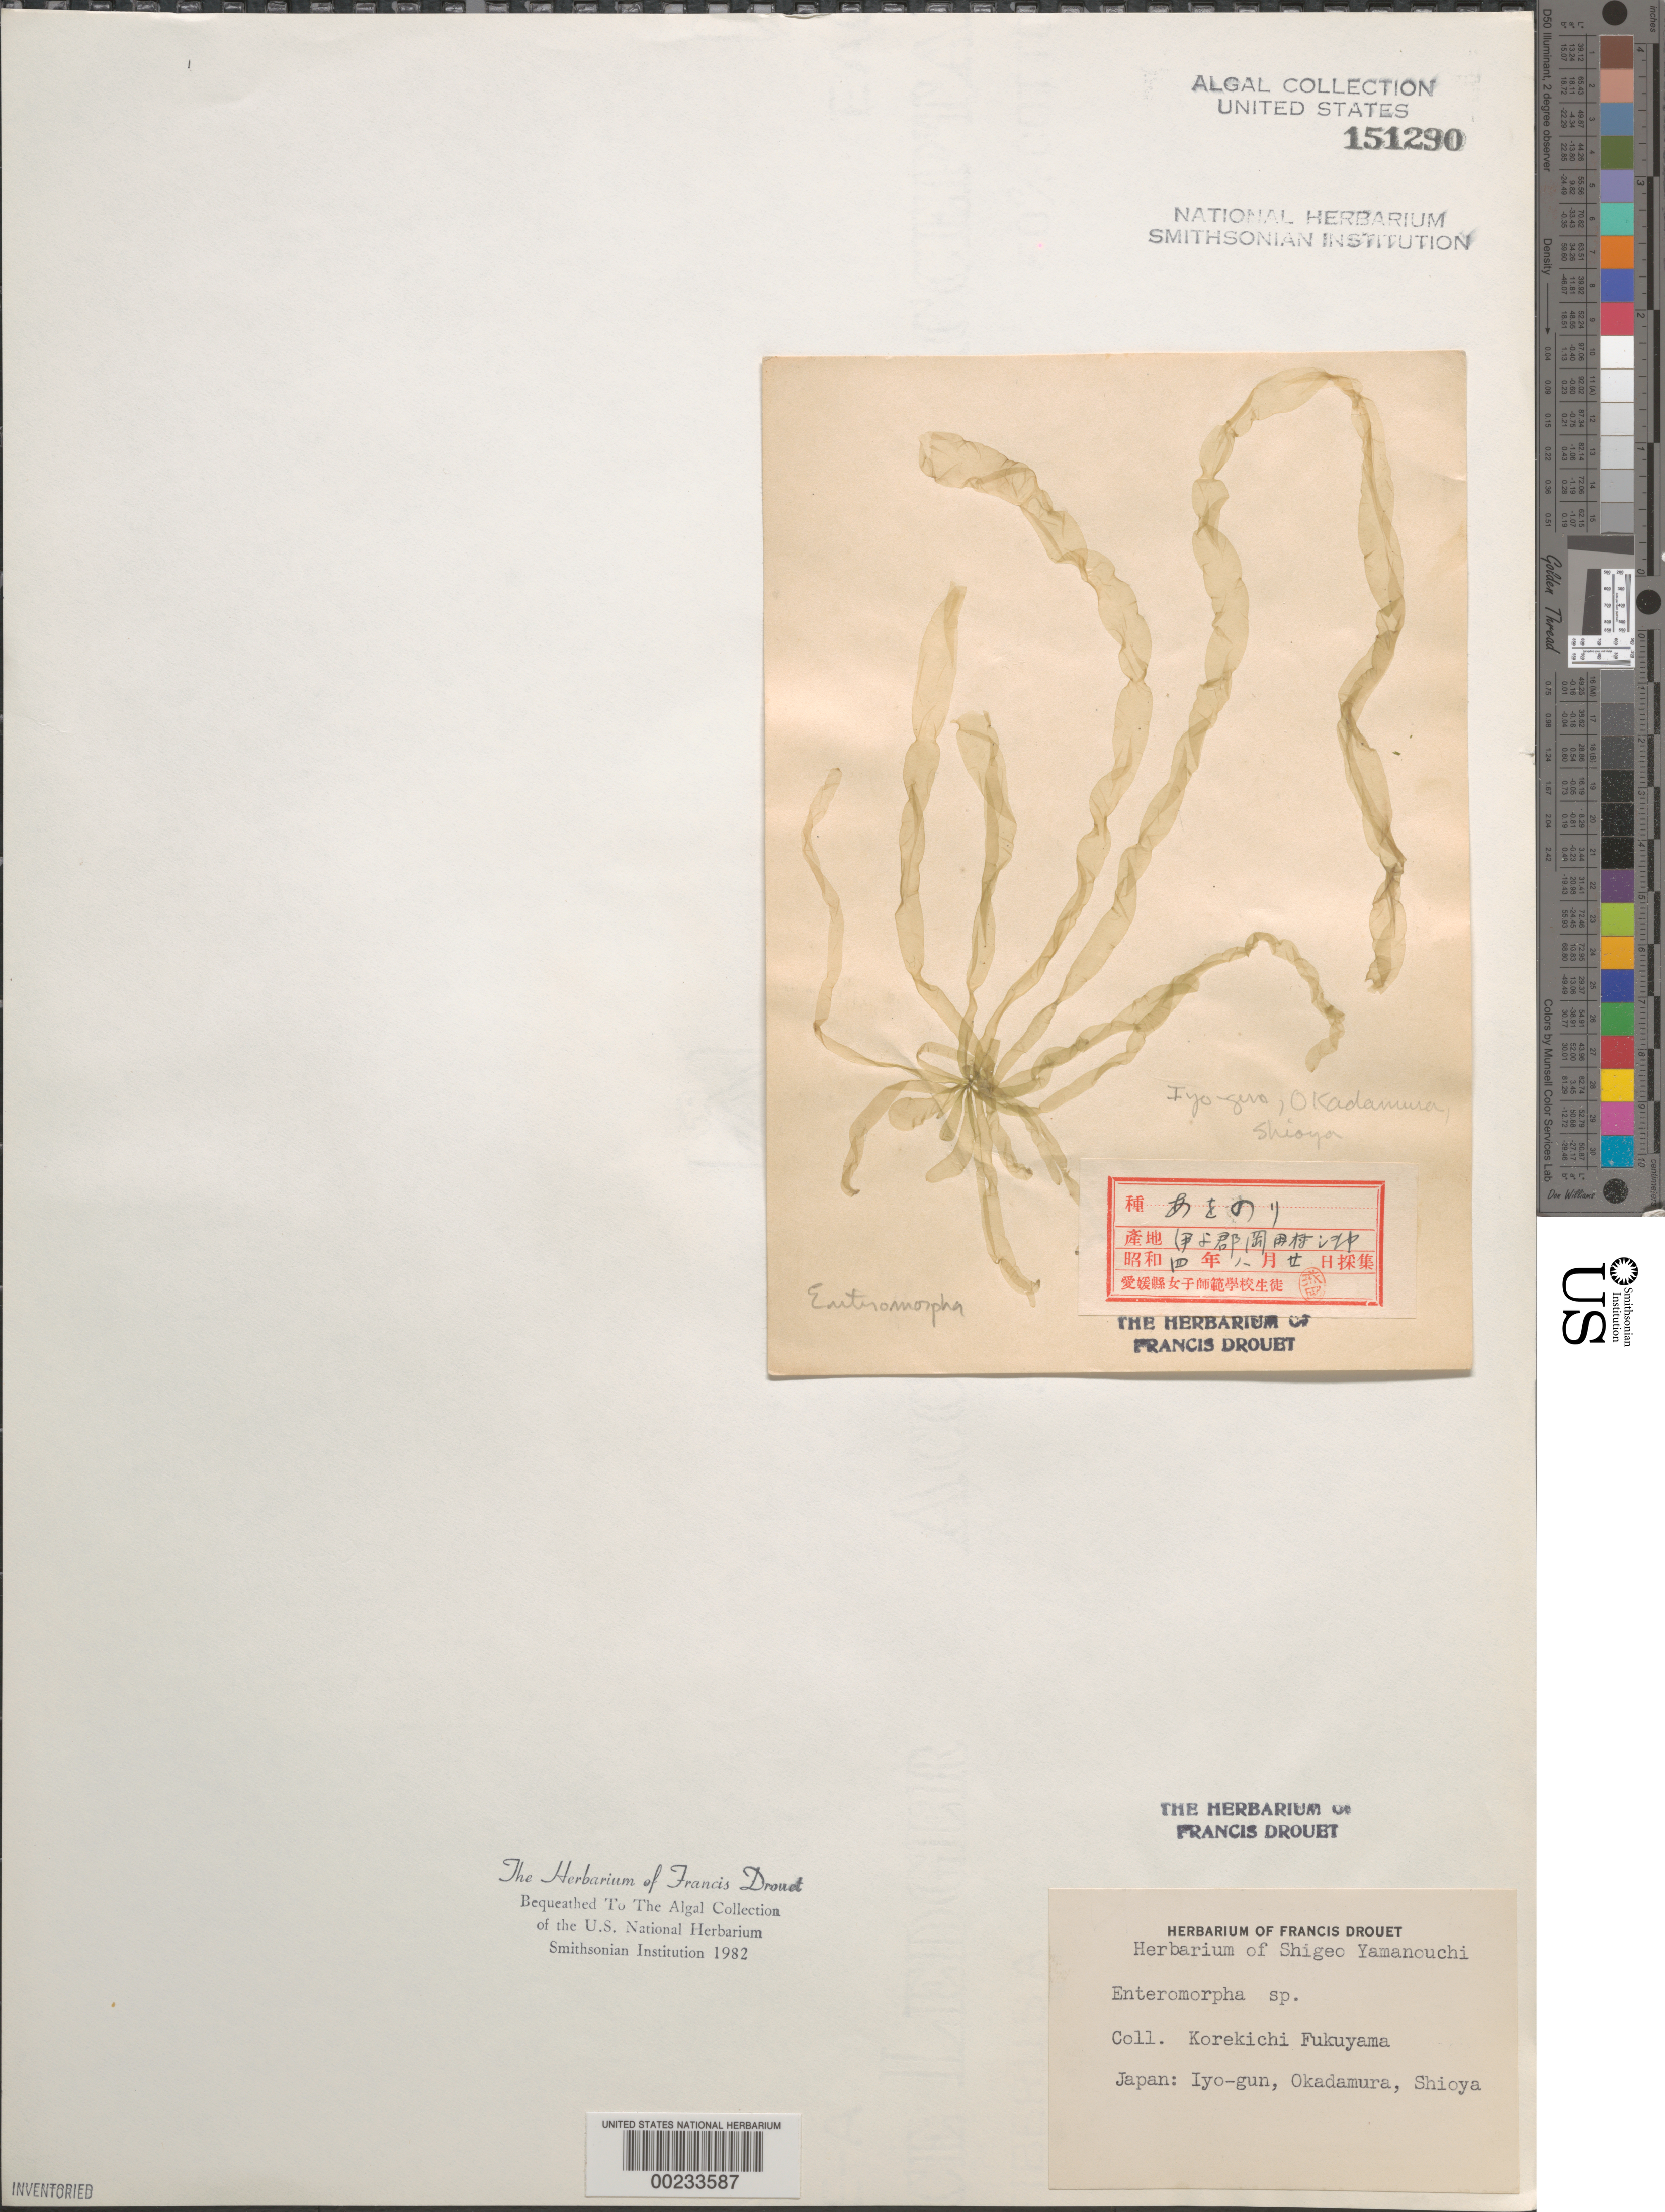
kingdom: Plantae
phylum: Chlorophyta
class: Ulvophyceae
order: Ulvales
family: Ulvaceae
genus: Ulva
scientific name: Ulva sp.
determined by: Algae name updating Project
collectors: K. Fukuyama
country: Japan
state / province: Hokkaido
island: Hokkaido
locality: Iyo-gun, Okadamura, Shioya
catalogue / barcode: US 151290